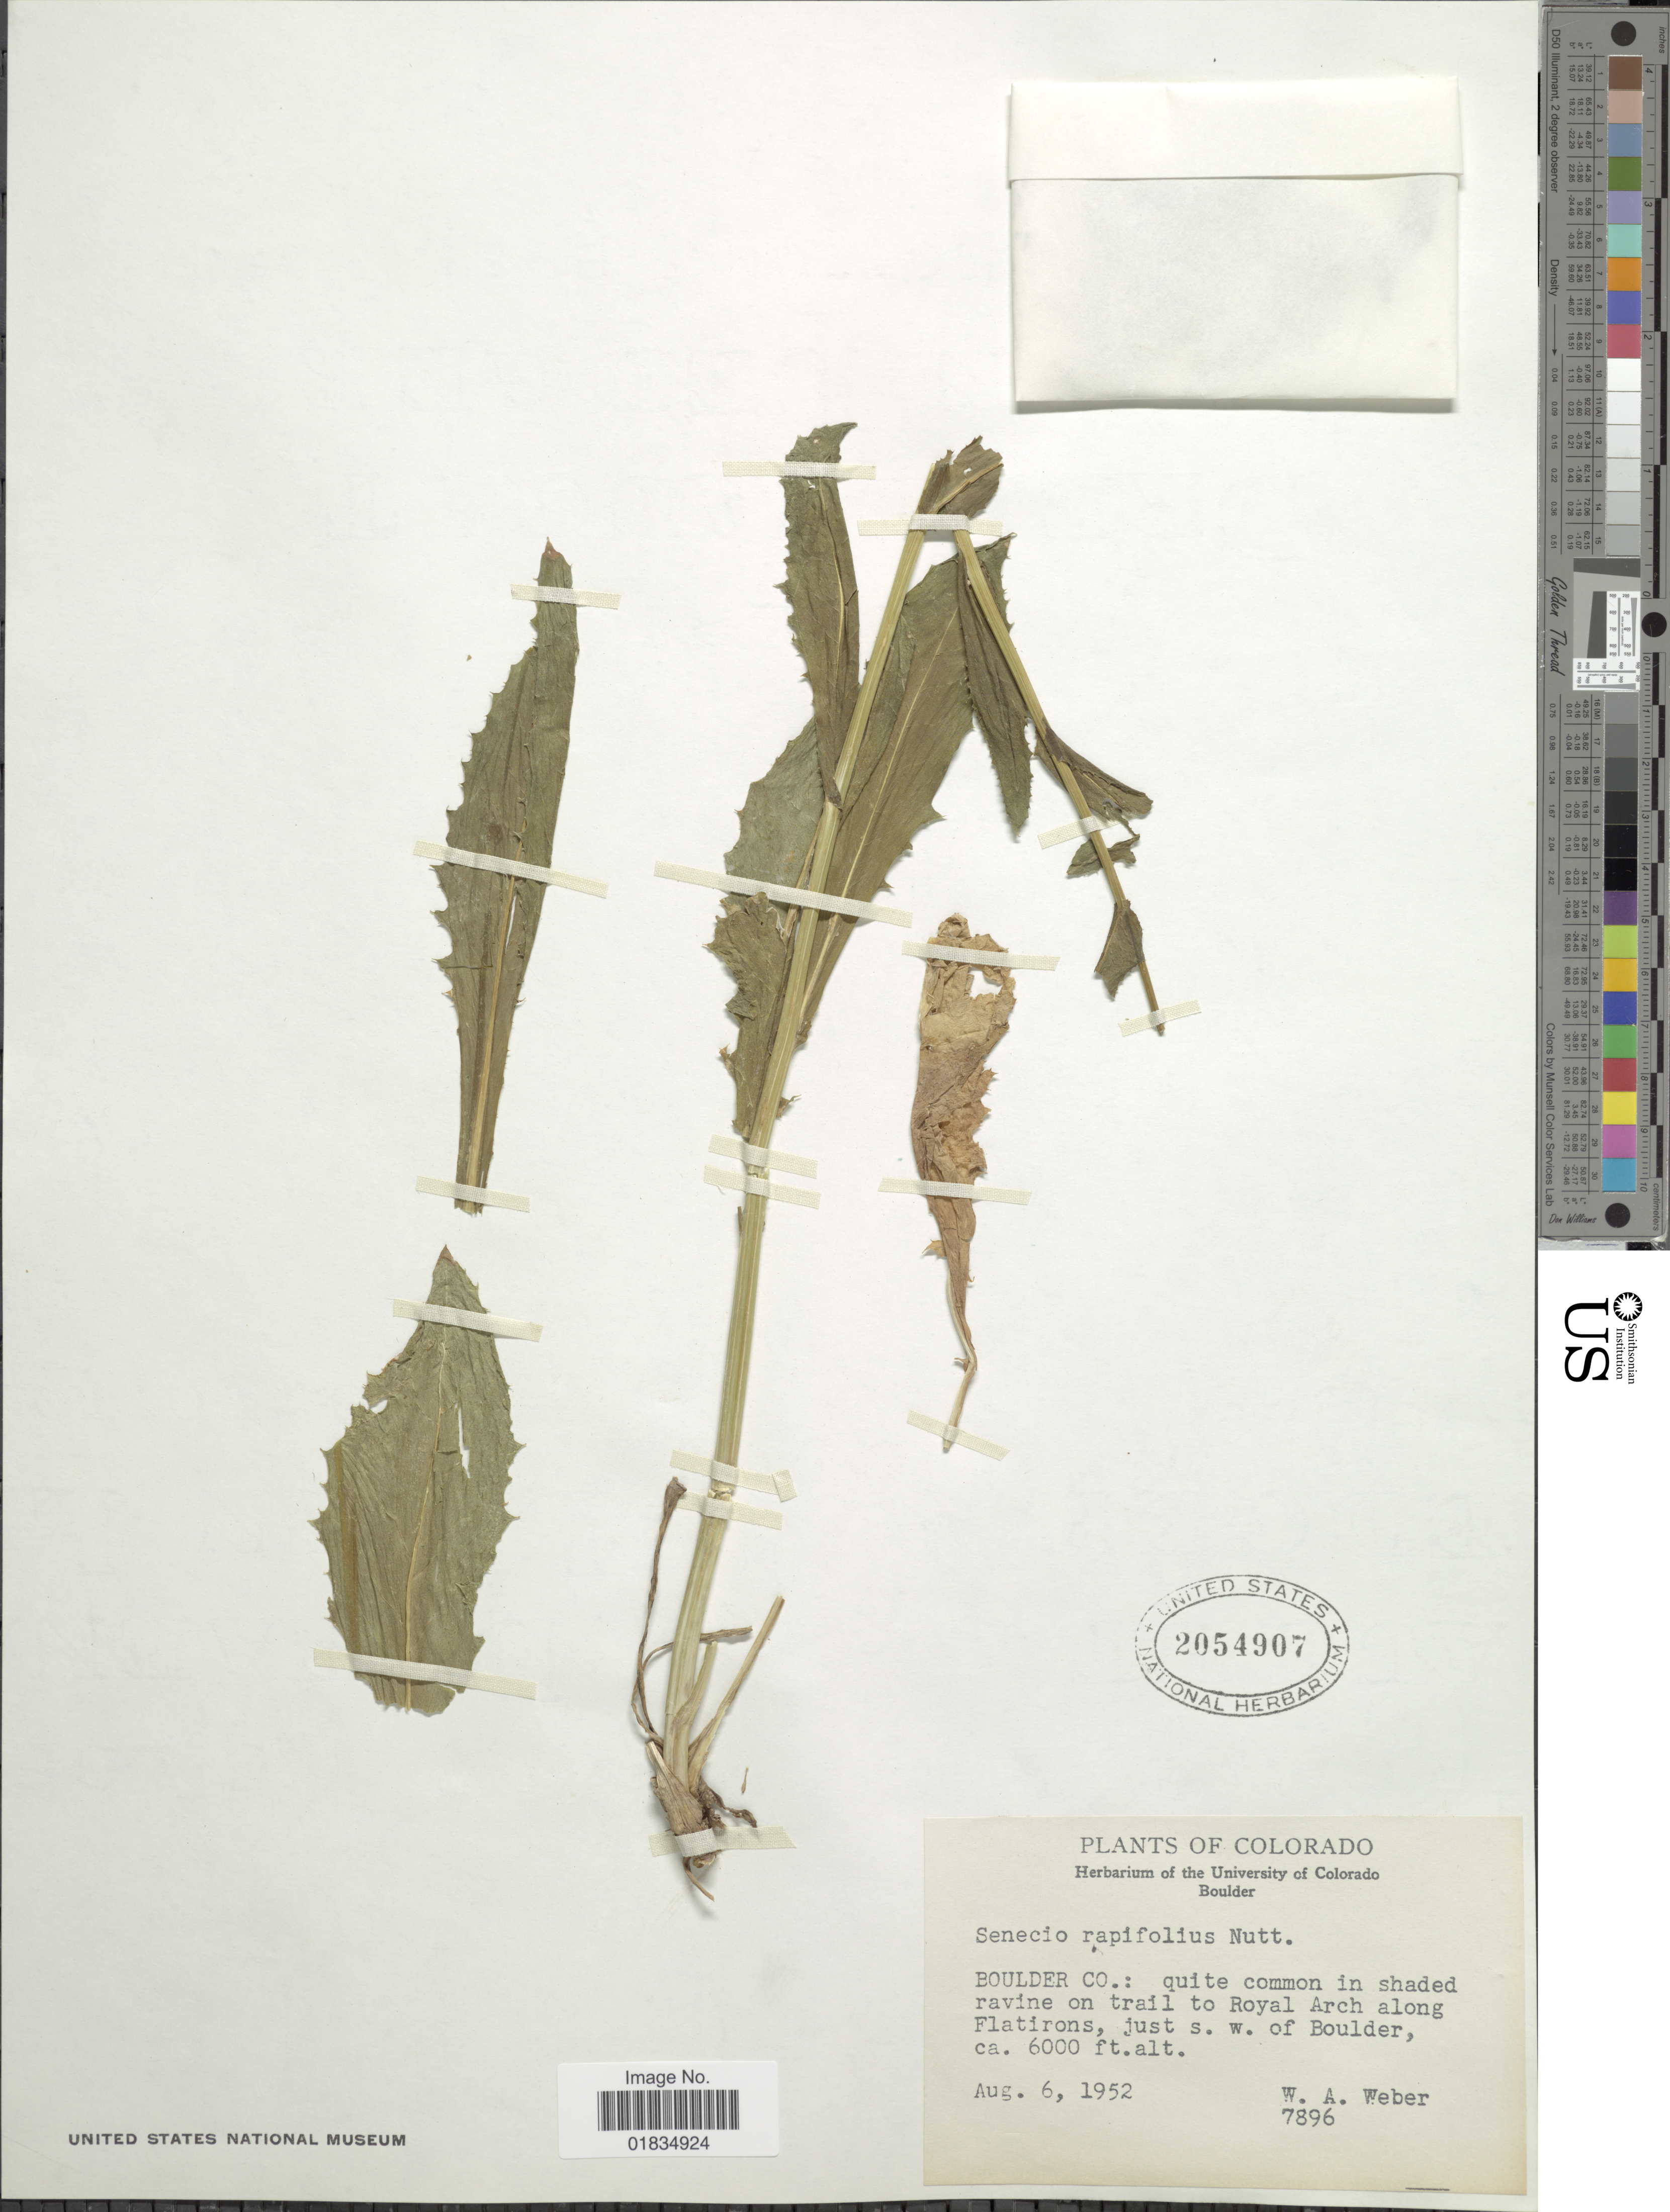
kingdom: Plantae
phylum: Tracheophyta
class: Magnoliopsida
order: Asterales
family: Asteraceae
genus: Senecio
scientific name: Senecio rapifolius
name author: Nutt.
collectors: W. A. Weber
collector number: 7896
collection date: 1952-08-06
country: United States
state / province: Colorado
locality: Boulder Co. On trail to Royal Arch along Flatirons, just s. w. of Boulder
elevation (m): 1829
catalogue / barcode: US 2054907